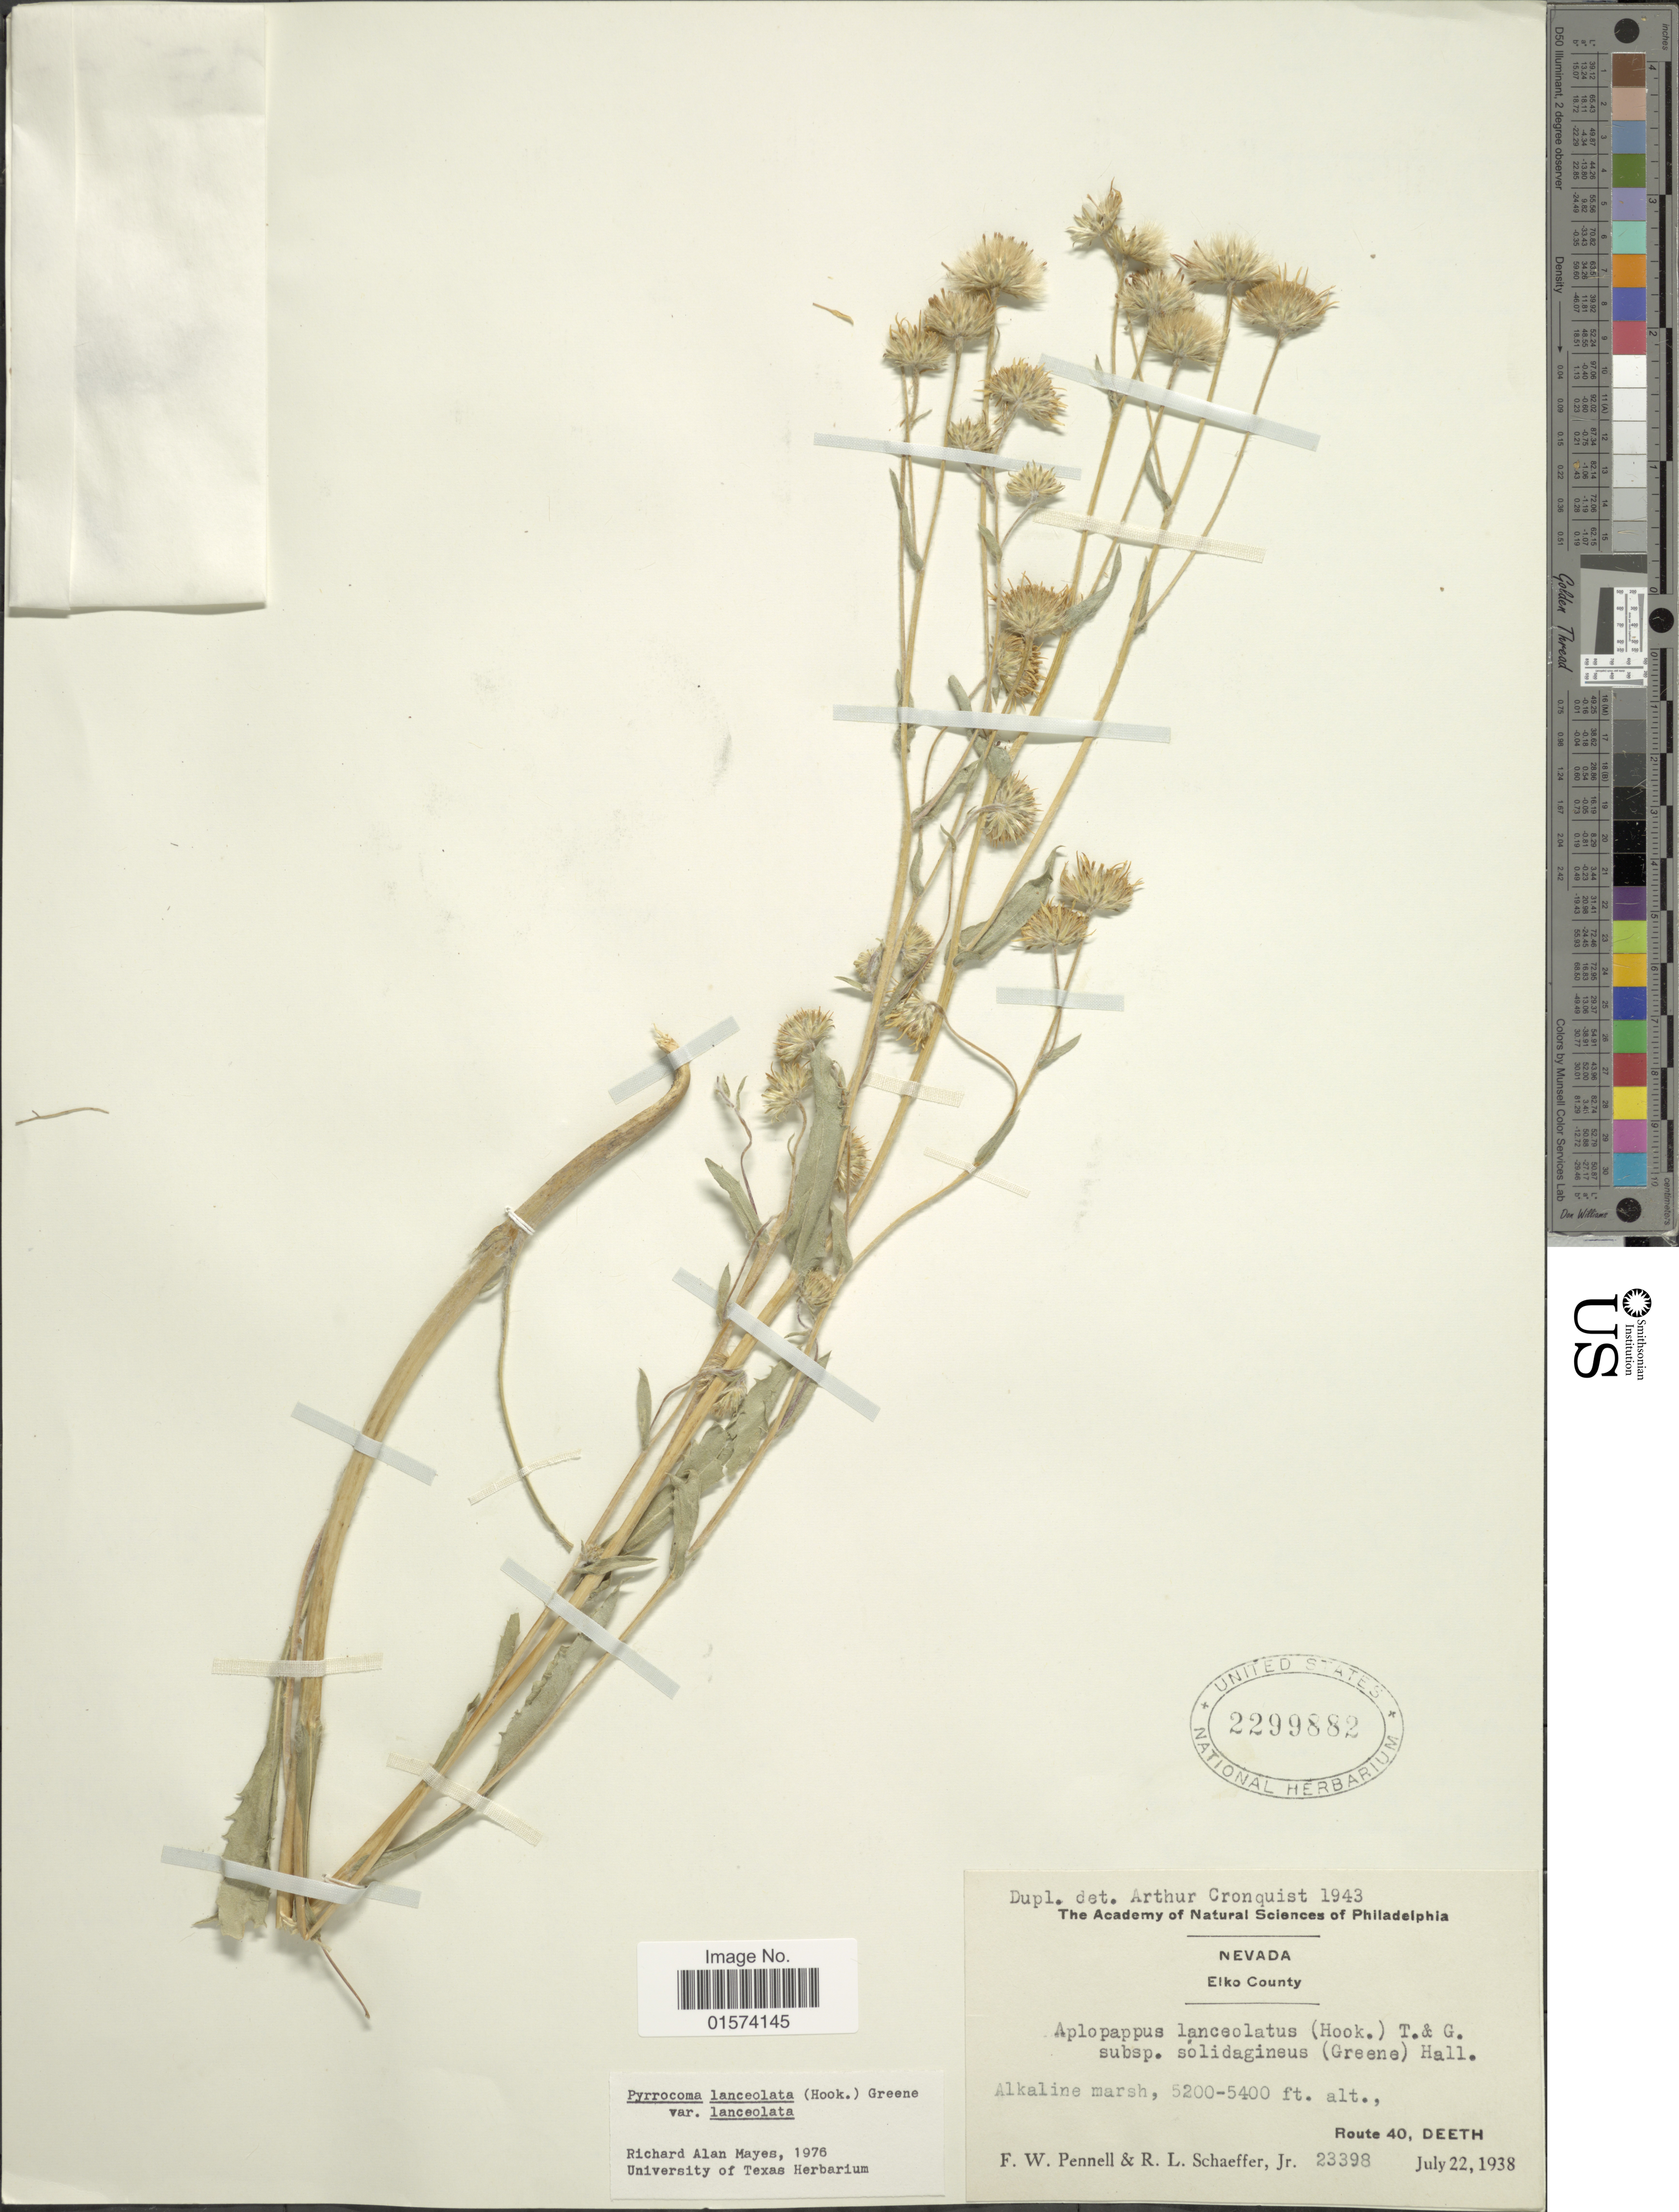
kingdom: Plantae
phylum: Tracheophyta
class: Magnoliopsida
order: Asterales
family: Asteraceae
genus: Pyrrocoma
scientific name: Pyrrocoma lanceolata var. lanceolata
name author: (Hook.) Greene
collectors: F. W. Pennell & R. L. Schaeffer Jr.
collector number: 23398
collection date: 1938-07-22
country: United States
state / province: Nevada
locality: Elke County, Alkaline marsh, Route 40, Deeth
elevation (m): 1585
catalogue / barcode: US 2299882